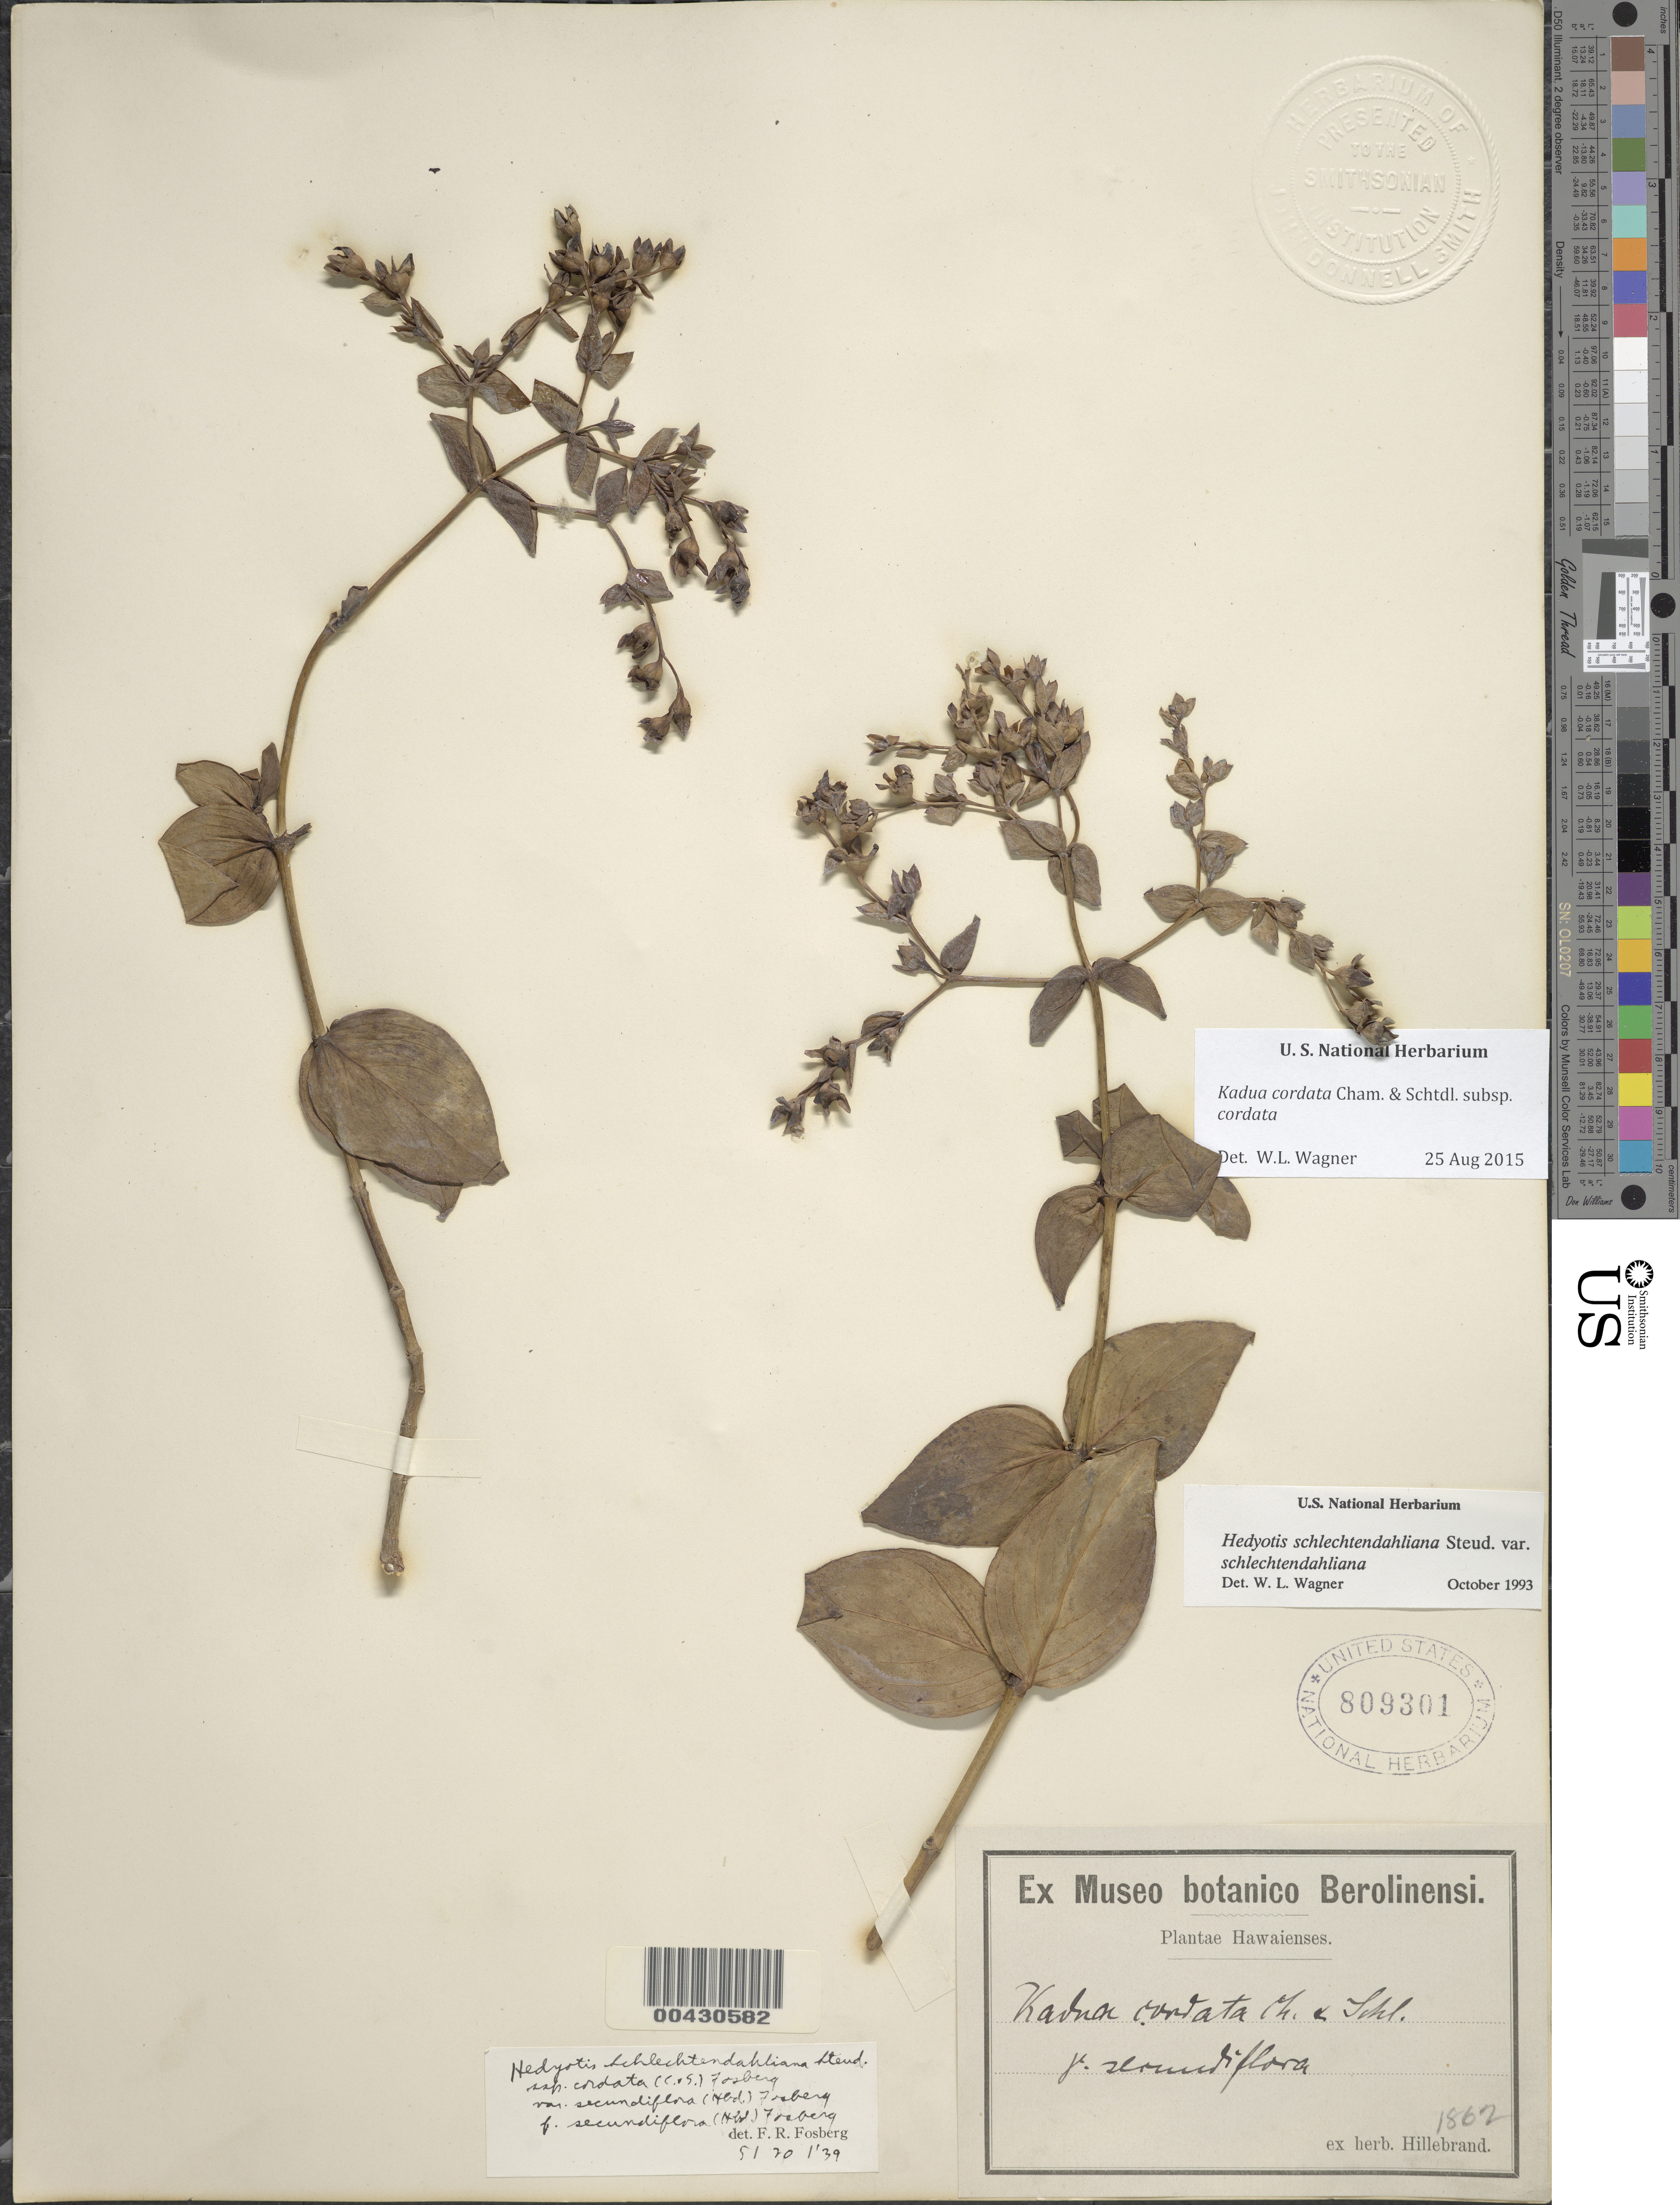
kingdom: Plantae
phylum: Tracheophyta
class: Magnoliopsida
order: Gentianales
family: Rubiaceae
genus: Kadua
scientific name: Kadua cordata subsp. cordata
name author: Cham. & Schltdl.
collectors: W. Hillebrand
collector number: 1862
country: United States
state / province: Hawaii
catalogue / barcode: US 809301